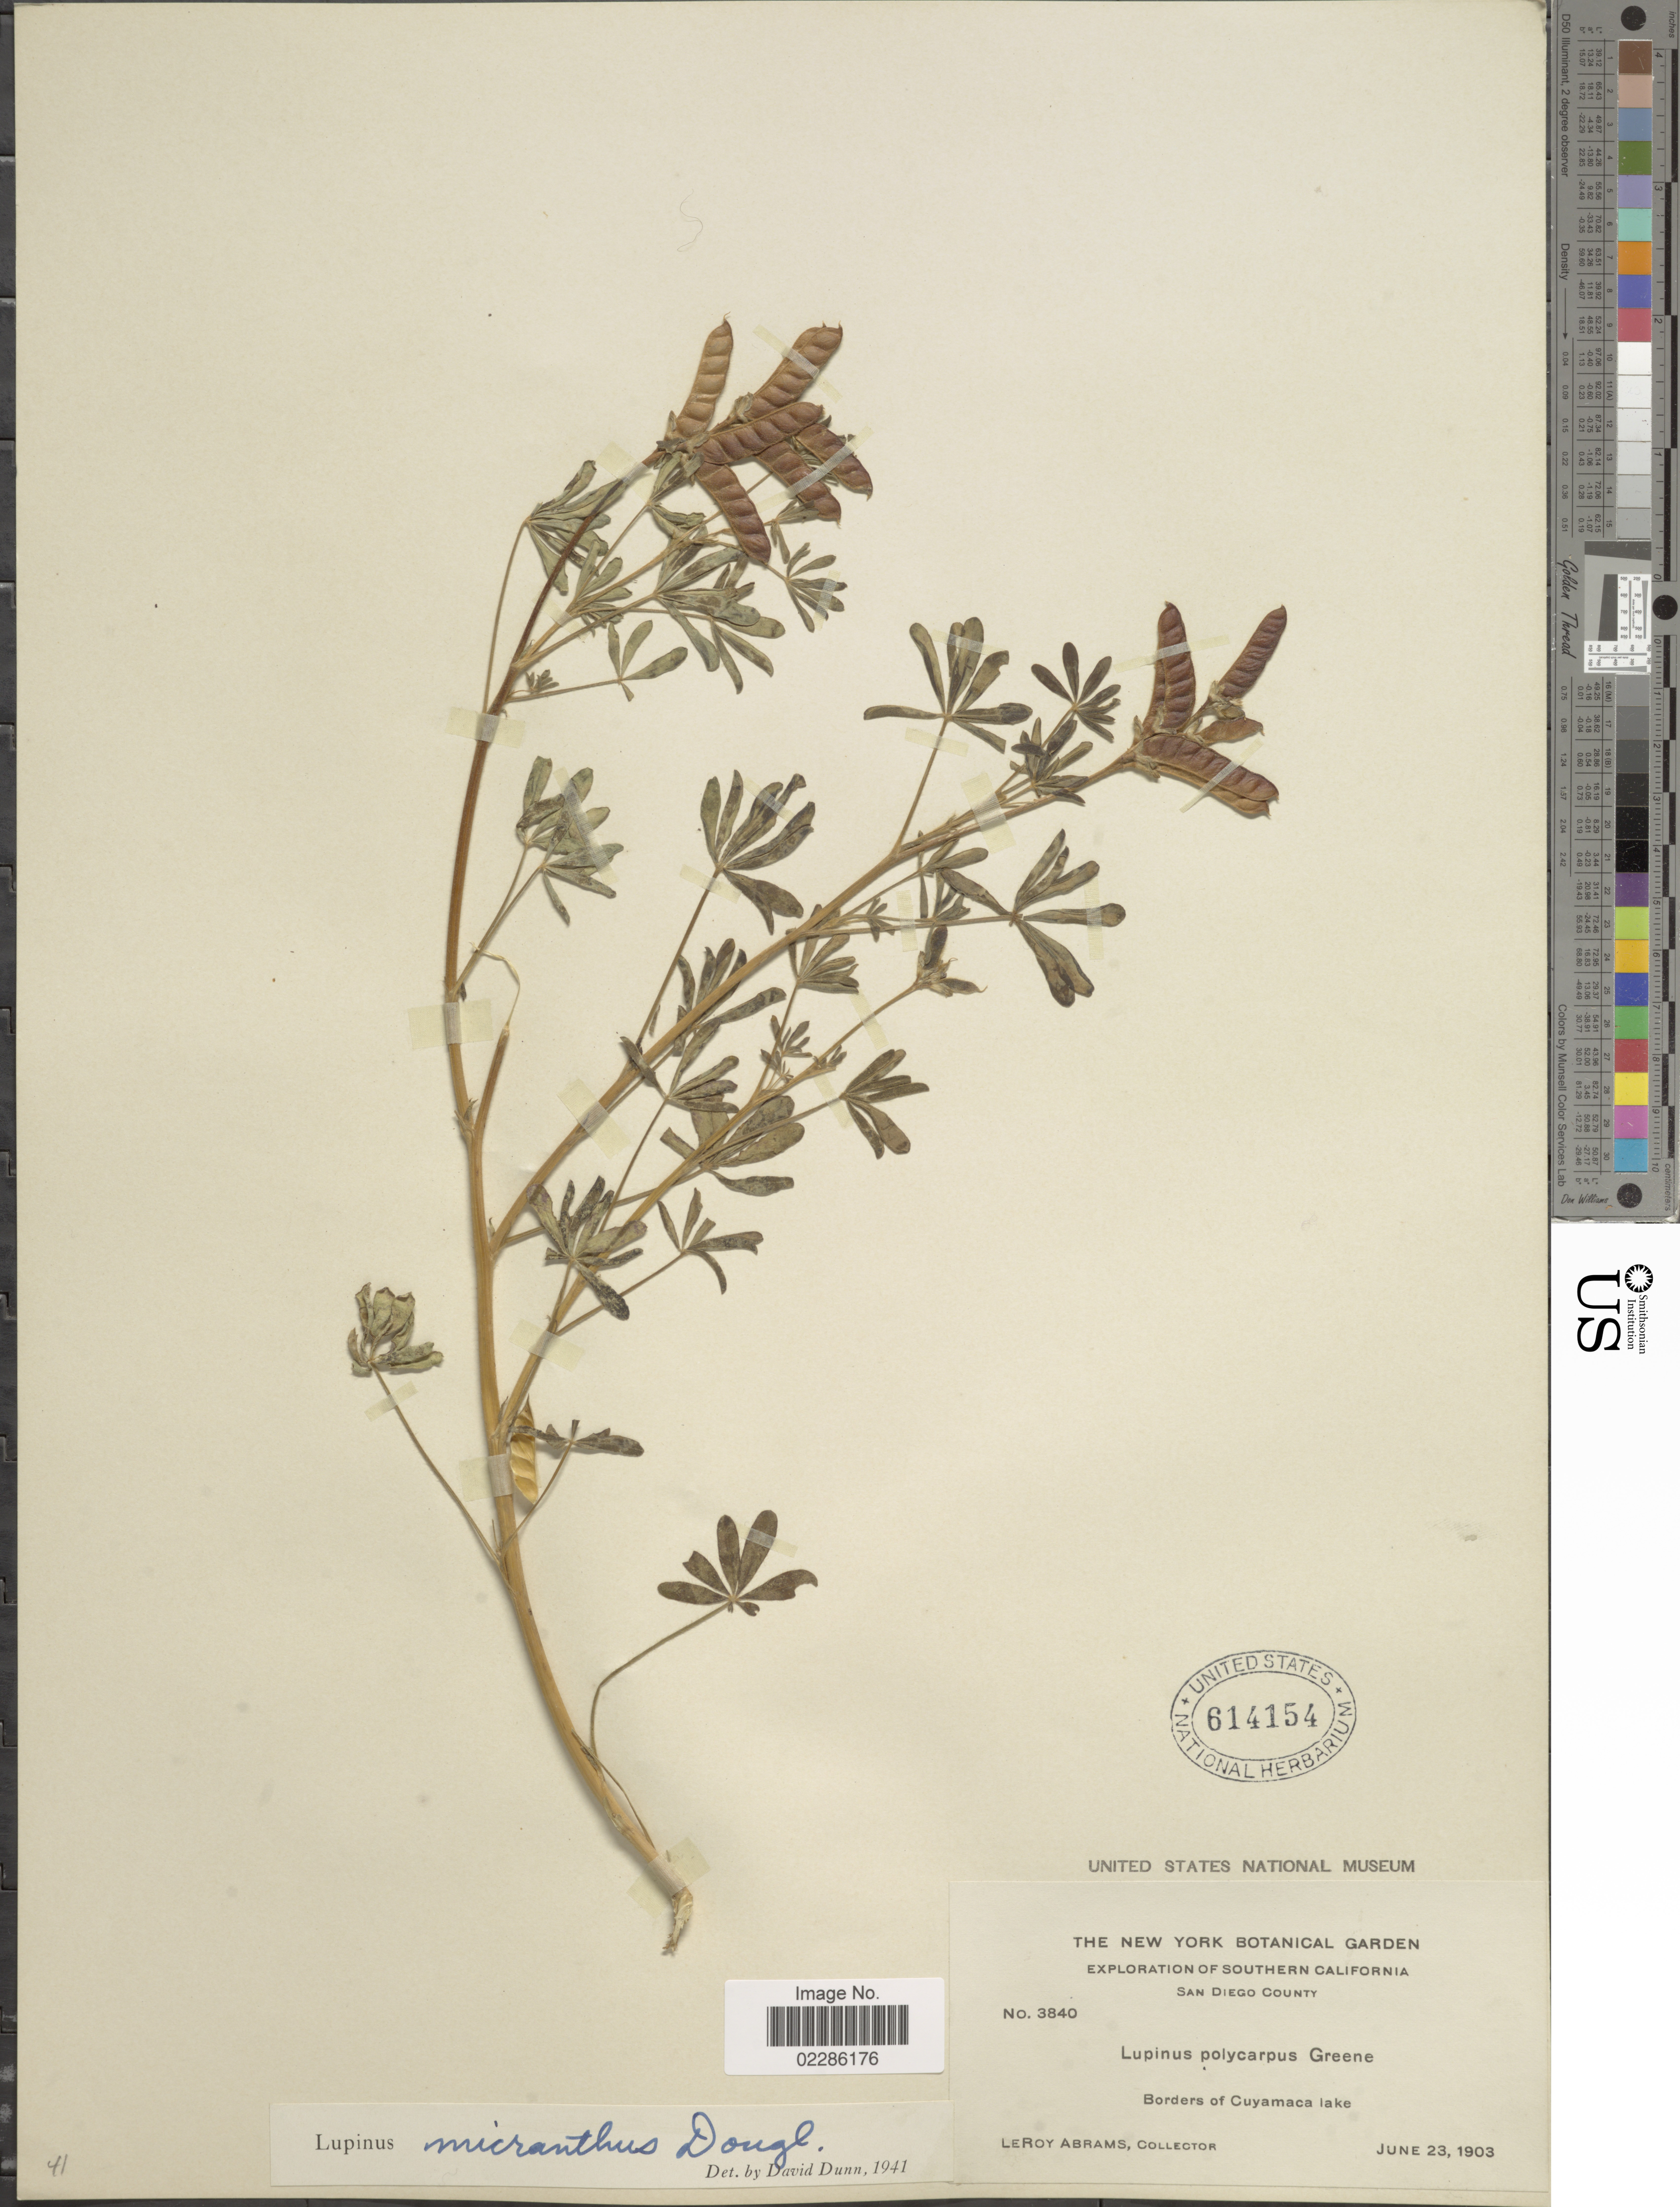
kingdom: Plantae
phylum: Tracheophyta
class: Magnoliopsida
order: Fabales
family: Fabaceae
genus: Lupinus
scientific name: Lupinus micranthus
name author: Douglas ex Lindl.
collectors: L. Abrams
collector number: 3840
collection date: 1903-06-23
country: United States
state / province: California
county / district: San Diego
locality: Southern California, San Diego County, Borders of Cuyamaca Lake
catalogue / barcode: US 614154